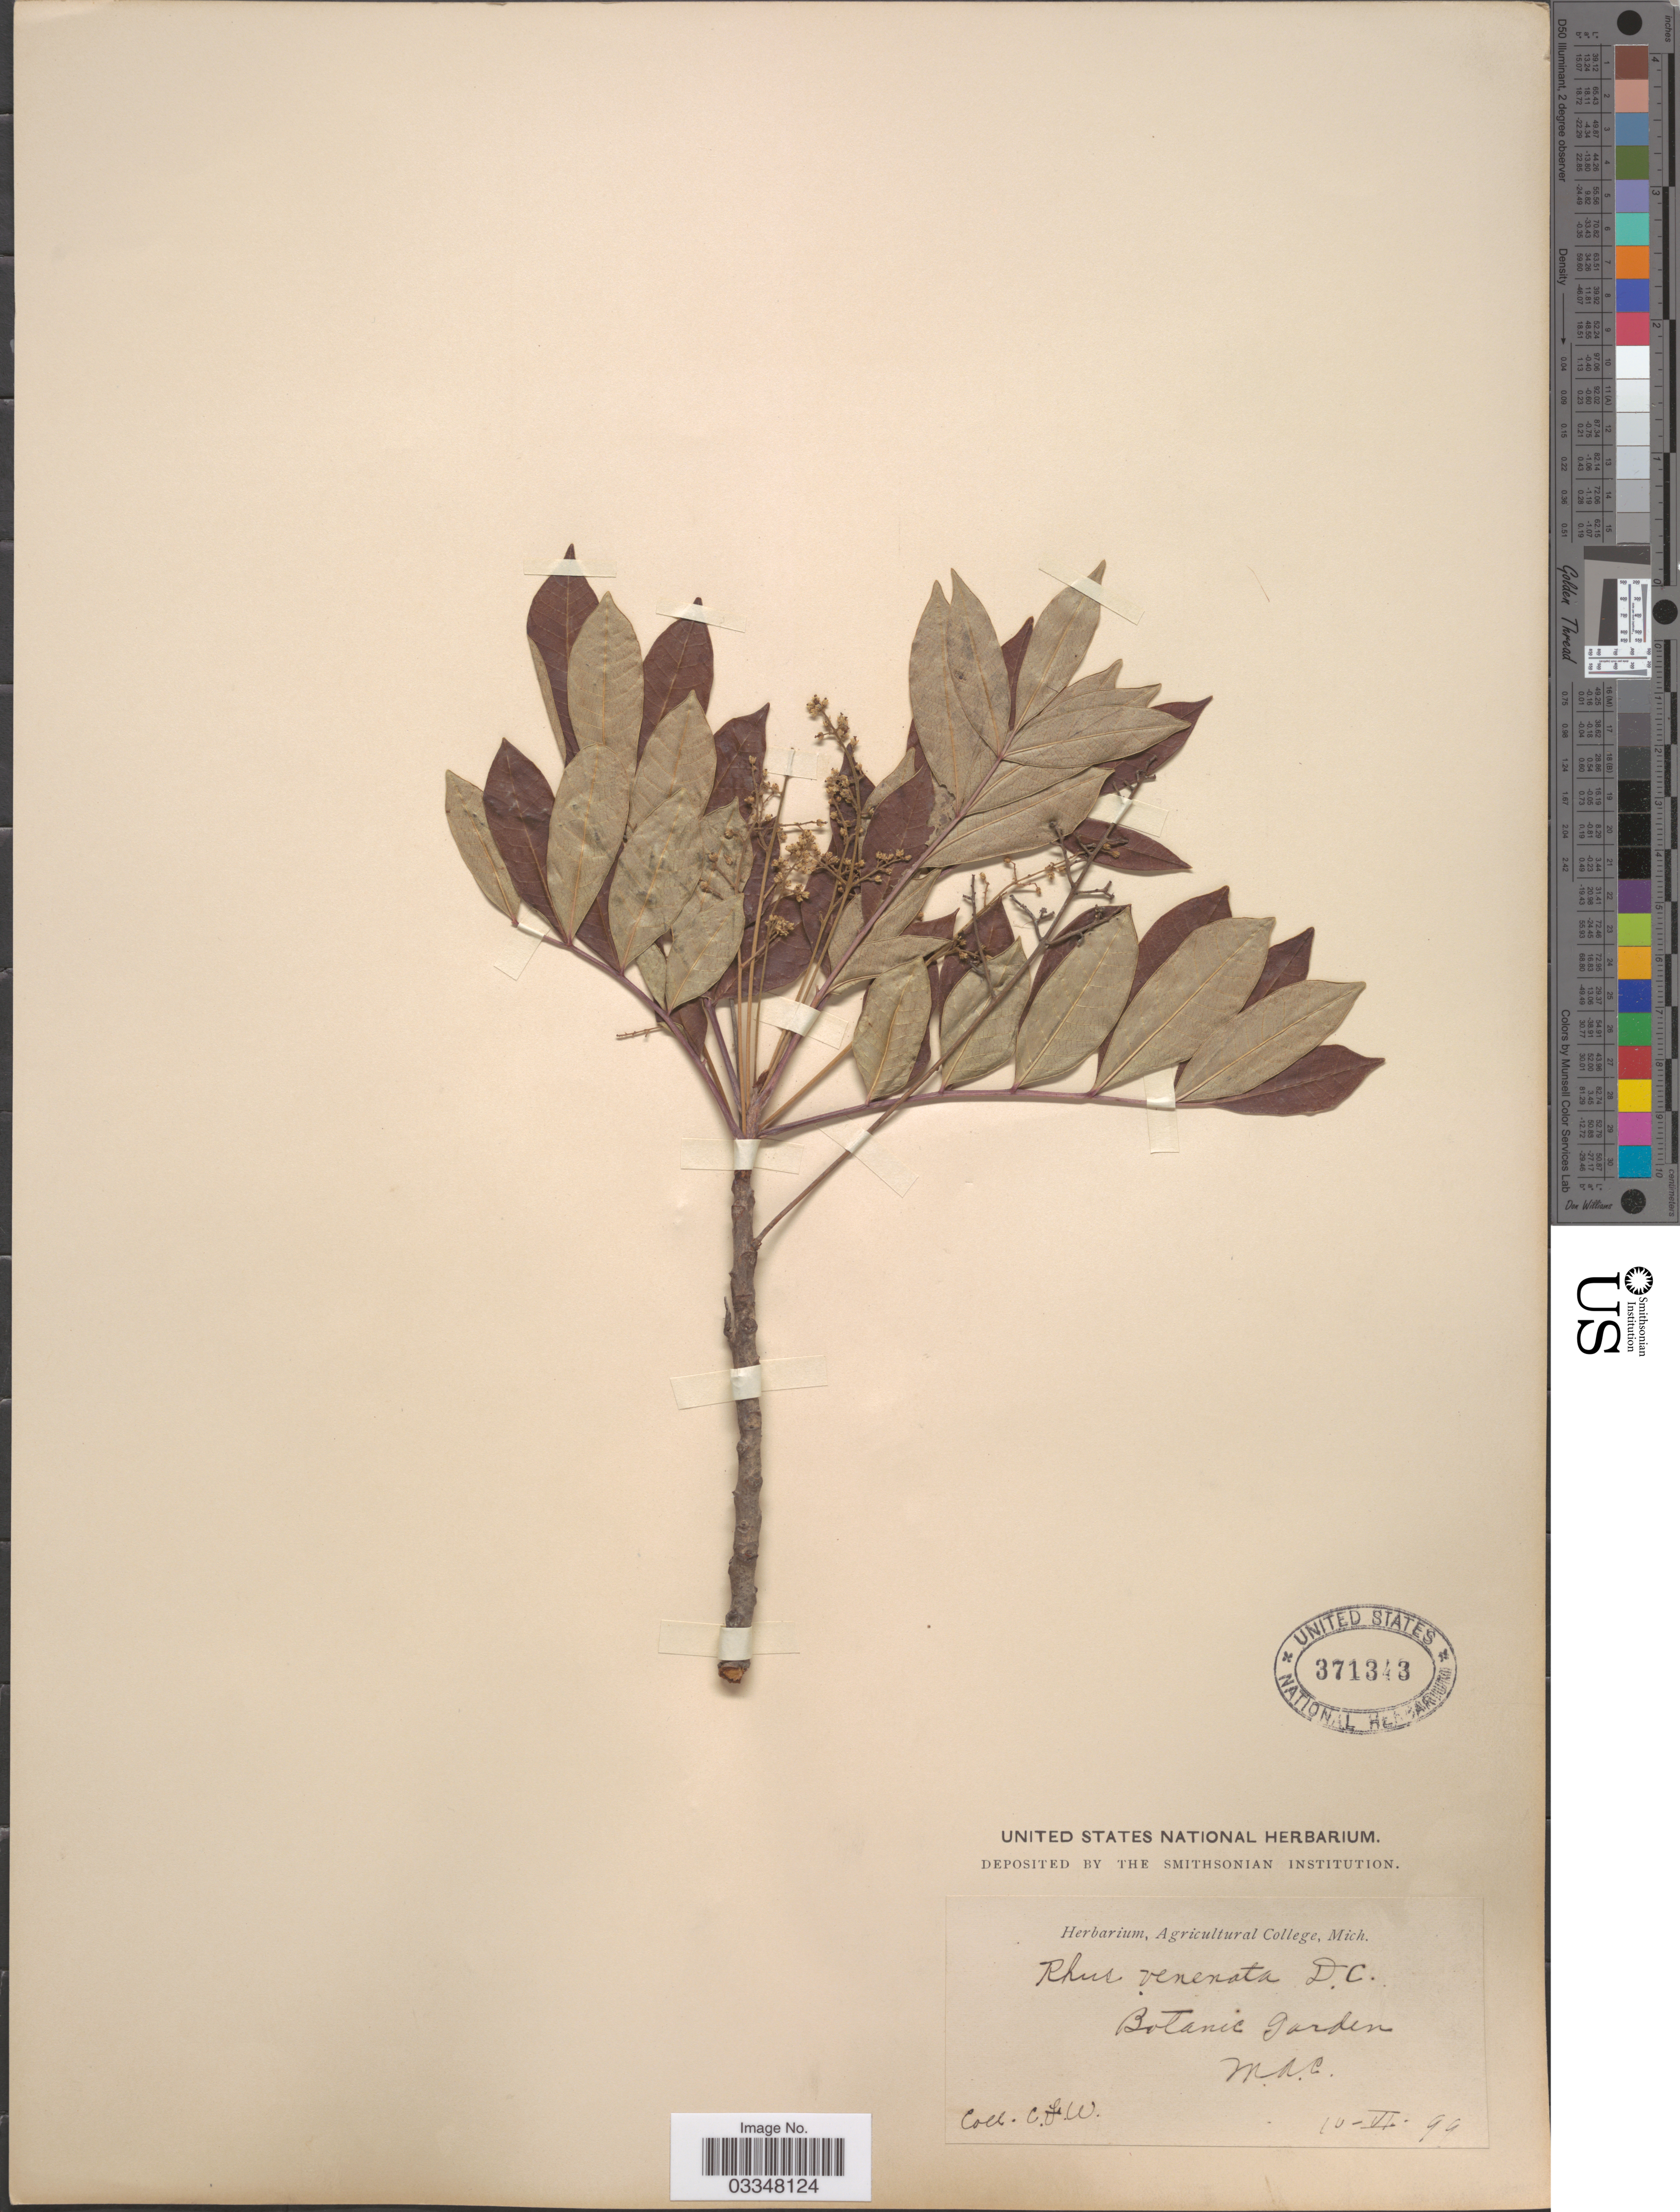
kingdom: Plantae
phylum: Tracheophyta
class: Magnoliopsida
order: Sapindales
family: Anacardiaceae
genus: Toxicodendron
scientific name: Toxicodendron vernix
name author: (L.) Kuntze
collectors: C. F. W.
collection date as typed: Transcribed d/m/y: 10/6/99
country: United States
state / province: Michigan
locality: Botanic Garden, M. A. C.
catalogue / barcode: US 371343